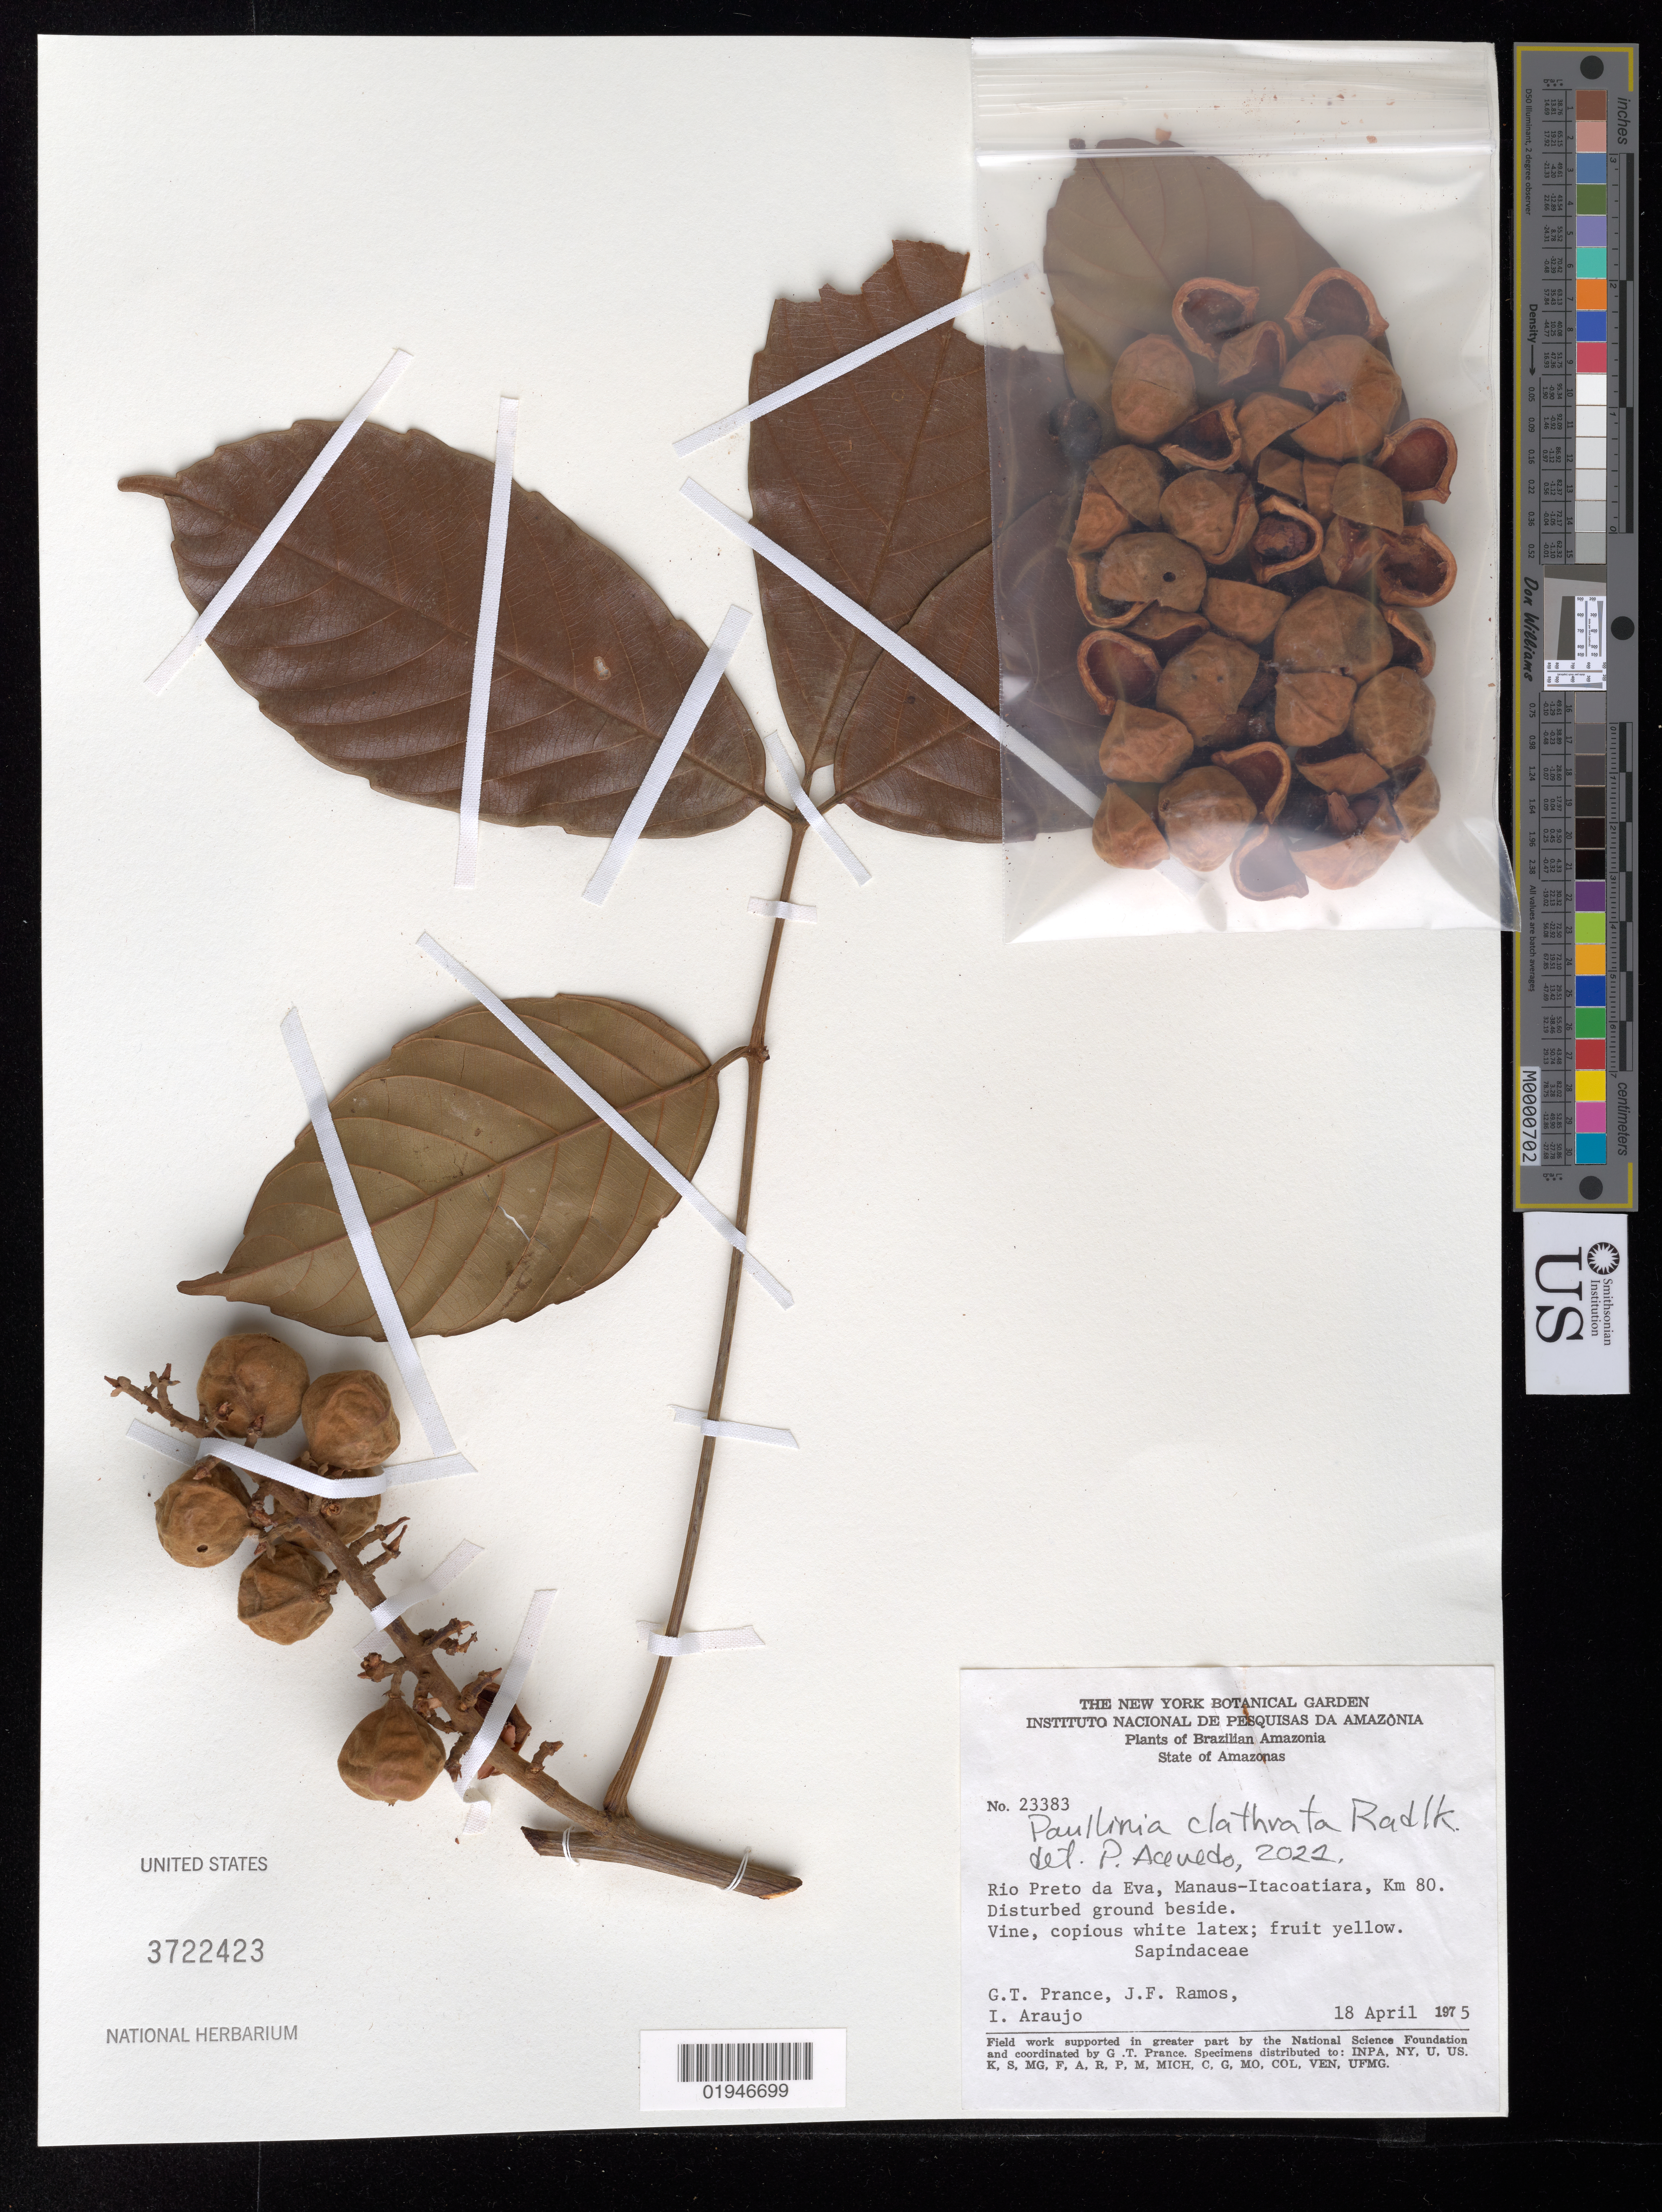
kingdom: Plantae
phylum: Tracheophyta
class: Magnoliopsida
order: Sapindales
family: Sapindaceae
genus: Paullinia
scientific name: Paullinia capreolata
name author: (Aubl.) Radlk.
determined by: Acevedo-Rodríguez, P.; Somner, G. V.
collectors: G. T. Prance, J. F. Ramos & I. Araújo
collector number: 23383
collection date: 1975-04-18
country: Brazil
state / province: Amazonas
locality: Rio Preto da Eva, Manaus-Itacoatiara, km 80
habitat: Distrubed ground beside road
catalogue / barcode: US 3722423